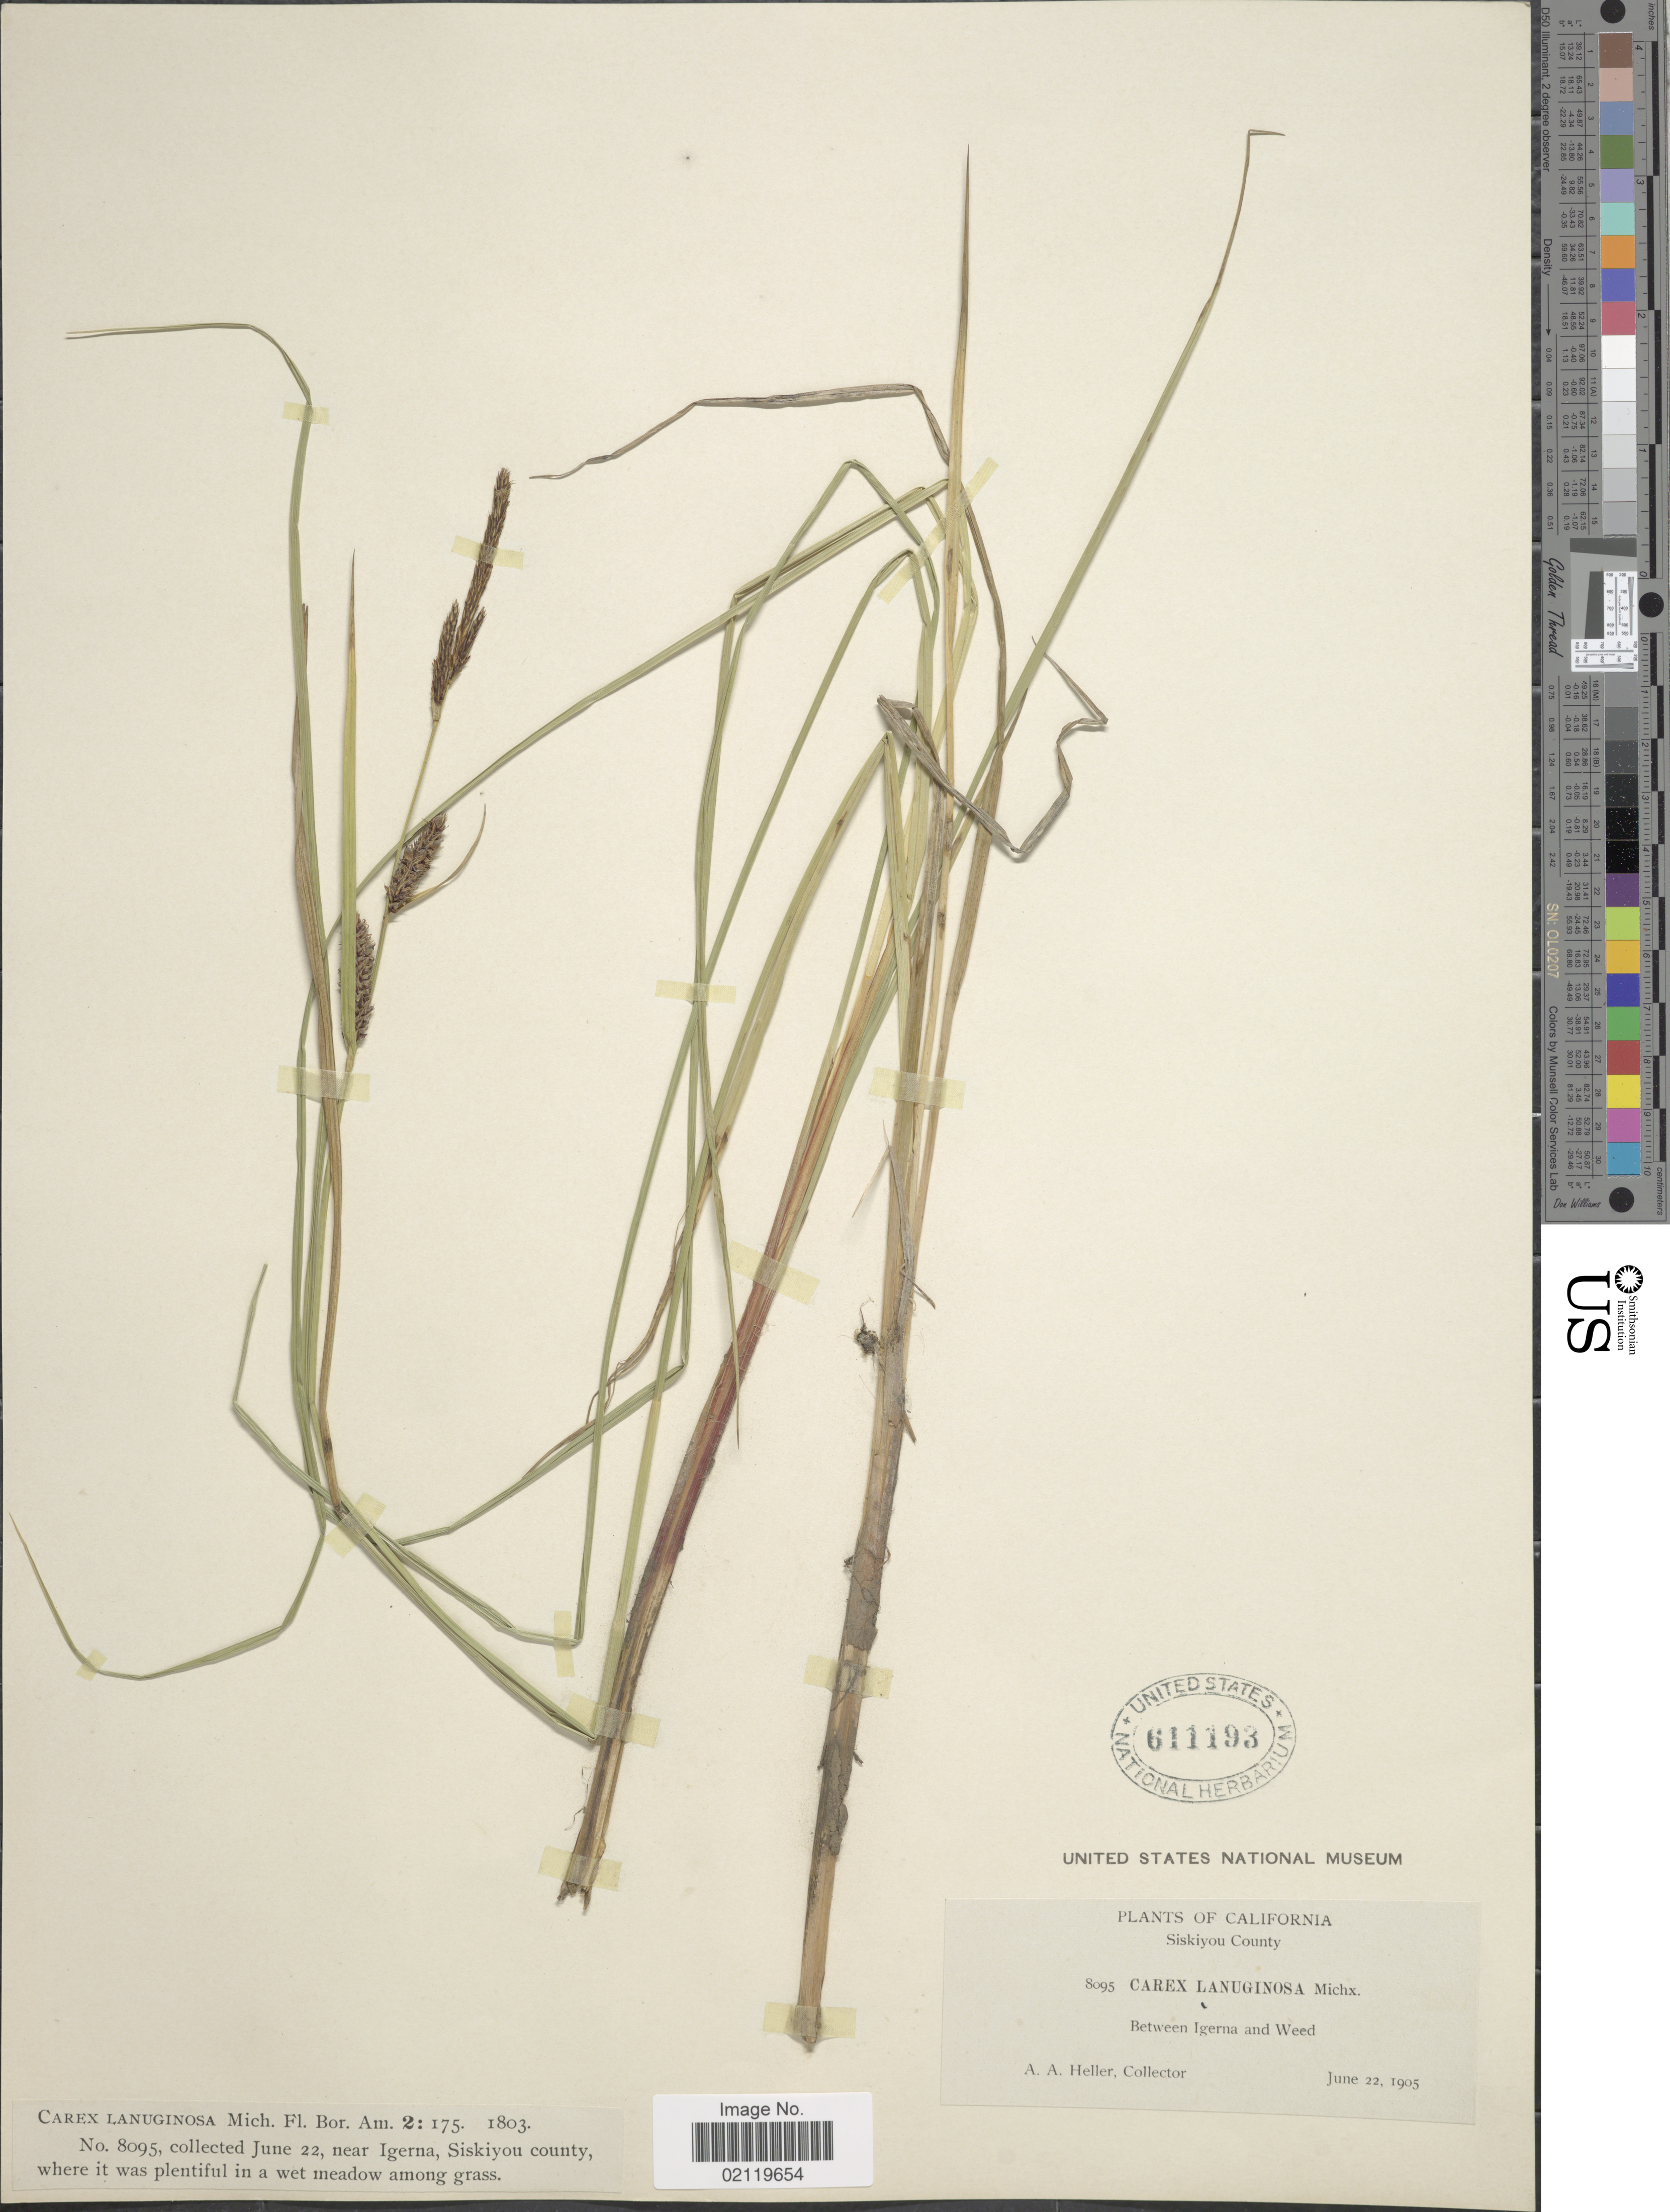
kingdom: Plantae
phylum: Tracheophyta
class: Liliopsida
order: Poales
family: Cyperaceae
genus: Carex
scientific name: Carex pellita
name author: Muhl. ex Willd.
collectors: A. A. Heller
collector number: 8095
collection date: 1905-06-22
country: United States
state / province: California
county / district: Siskiyou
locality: Siskiyou County. Between Igerna and Weed. Plentiful in a wet meadow among grass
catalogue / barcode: US 611193